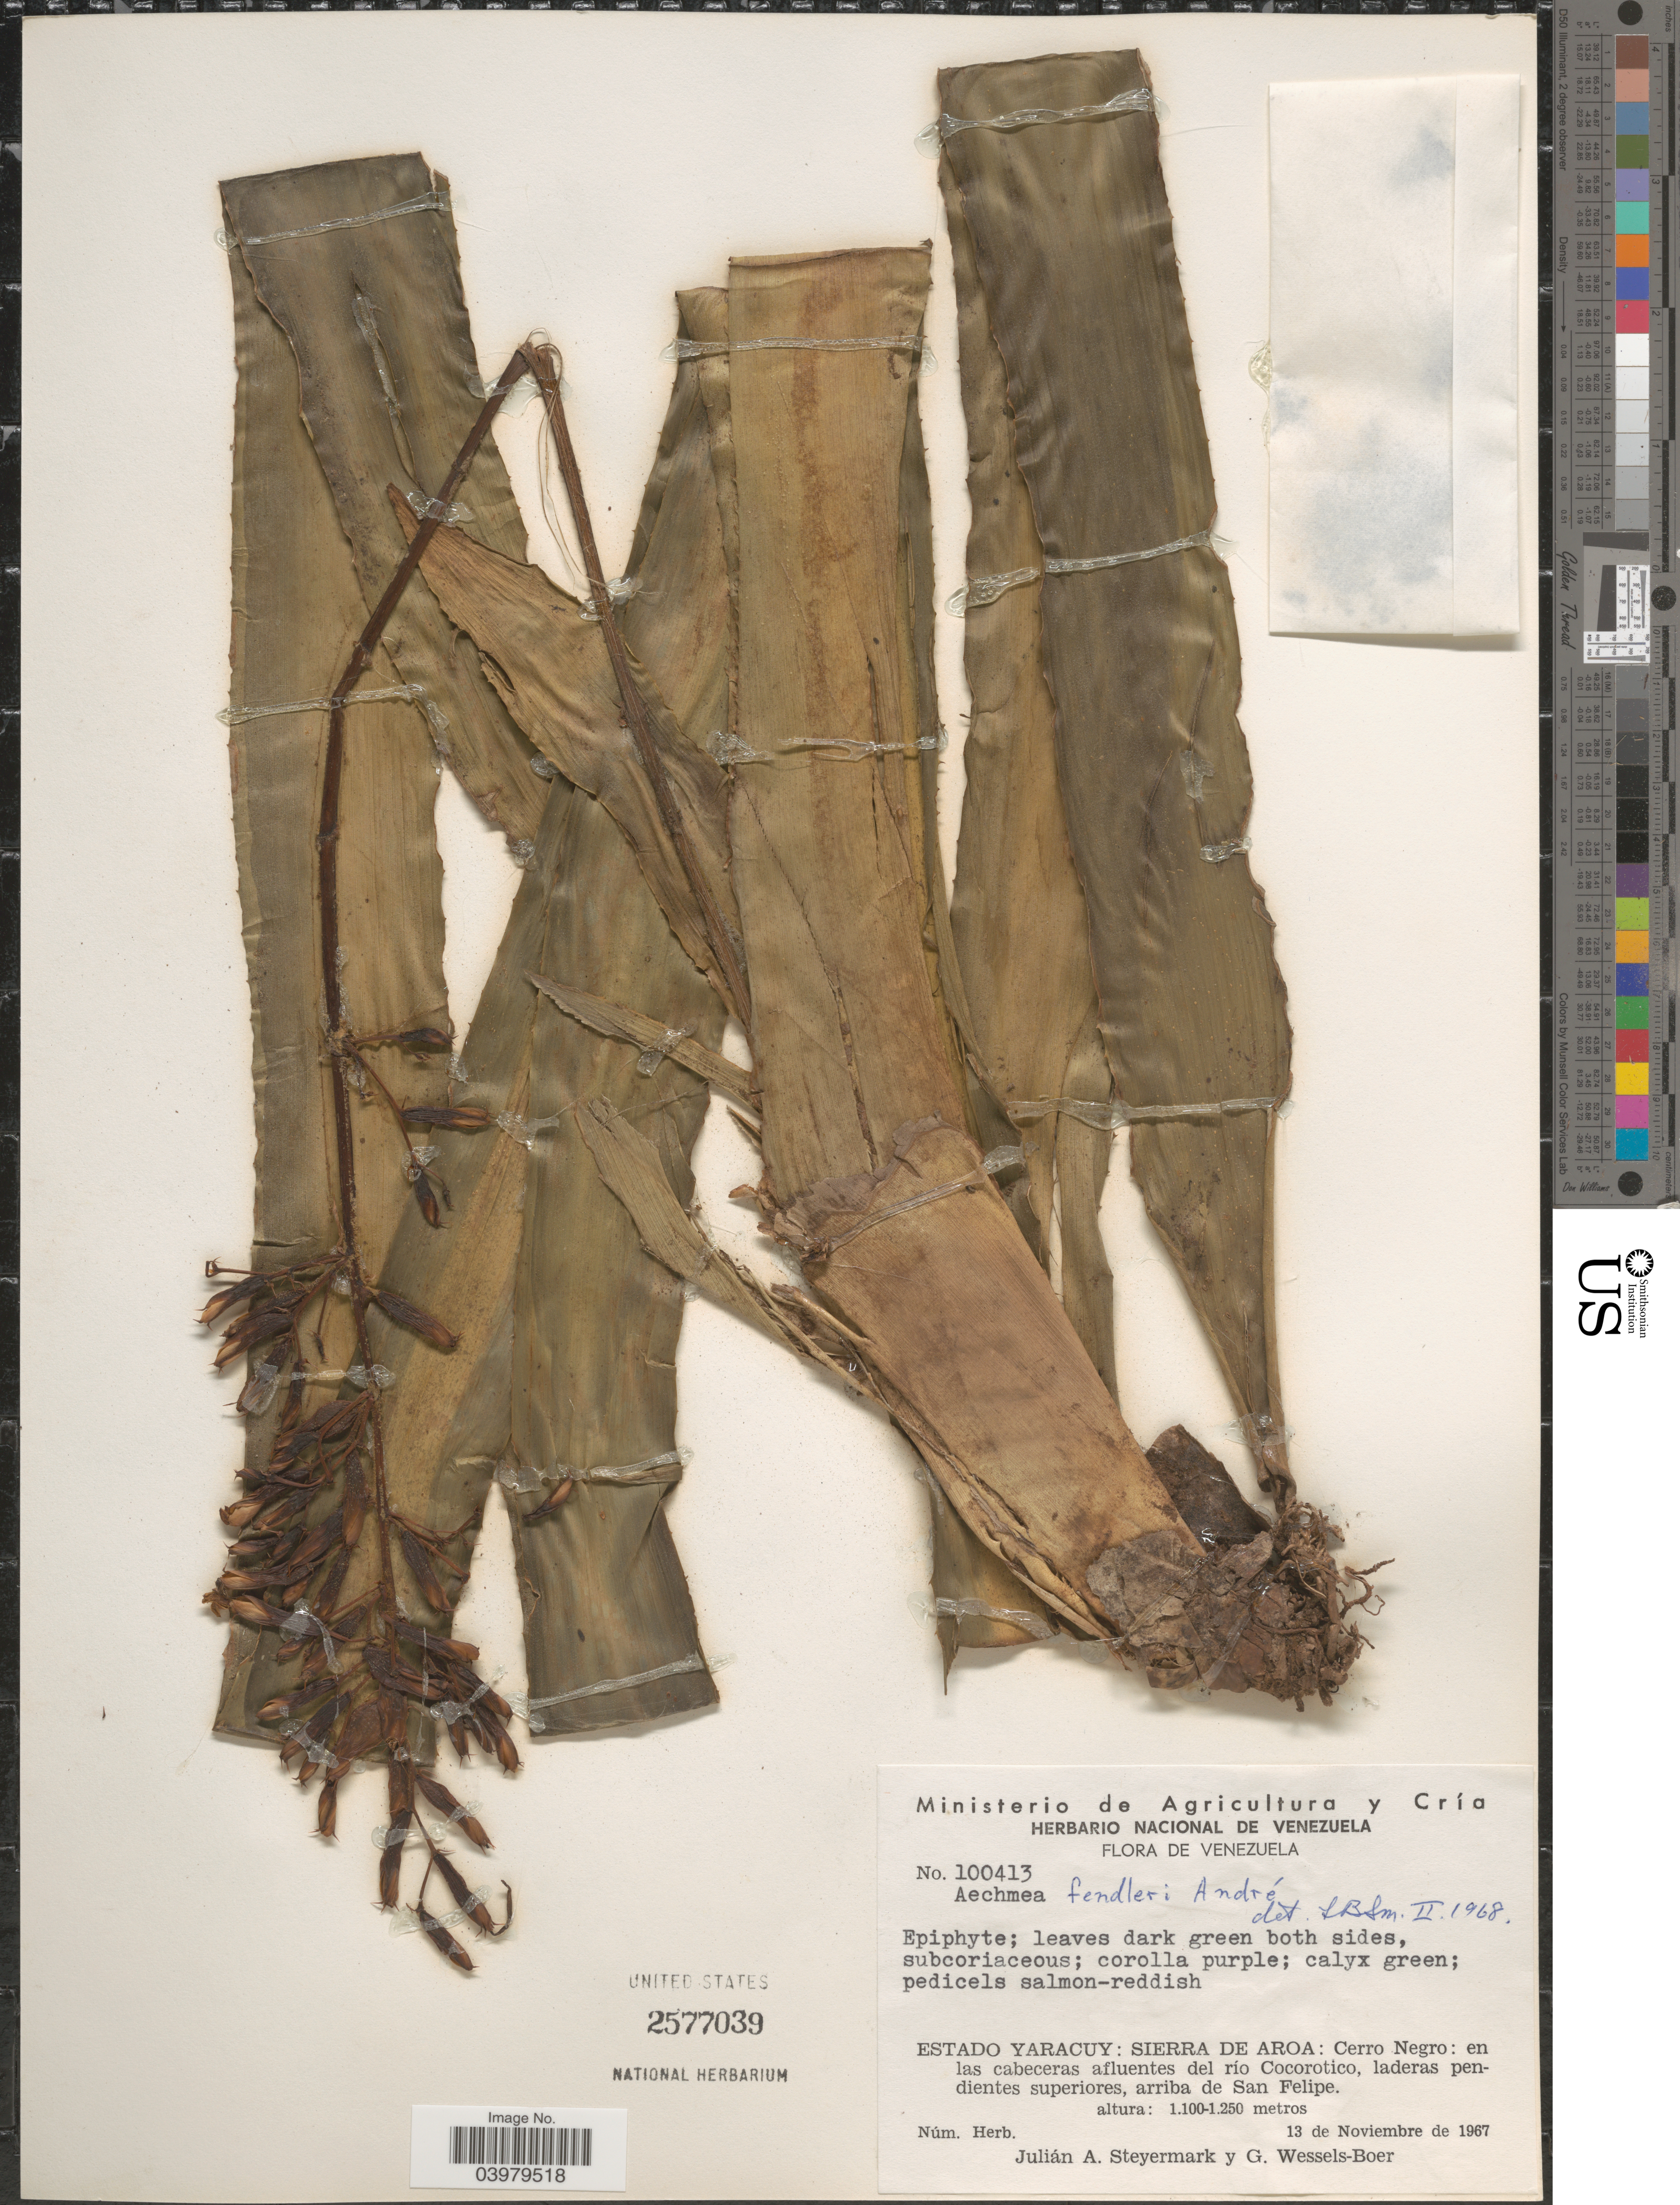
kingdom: Plantae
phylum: Tracheophyta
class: Liliopsida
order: Poales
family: Bromeliaceae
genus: Aechmea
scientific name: Aechmea fendleri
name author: André ex Mez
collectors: J. Steyermark & G. Wessels Boer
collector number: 100413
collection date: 1967-11-13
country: Venezuela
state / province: Yaracuy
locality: Sierra de Aroa: Cerro Negro: en las cabeceras afluentes del río Cocorotico, laderas pendientes superiores, arriba de San Felipe.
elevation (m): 1100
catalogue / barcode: US 2577039